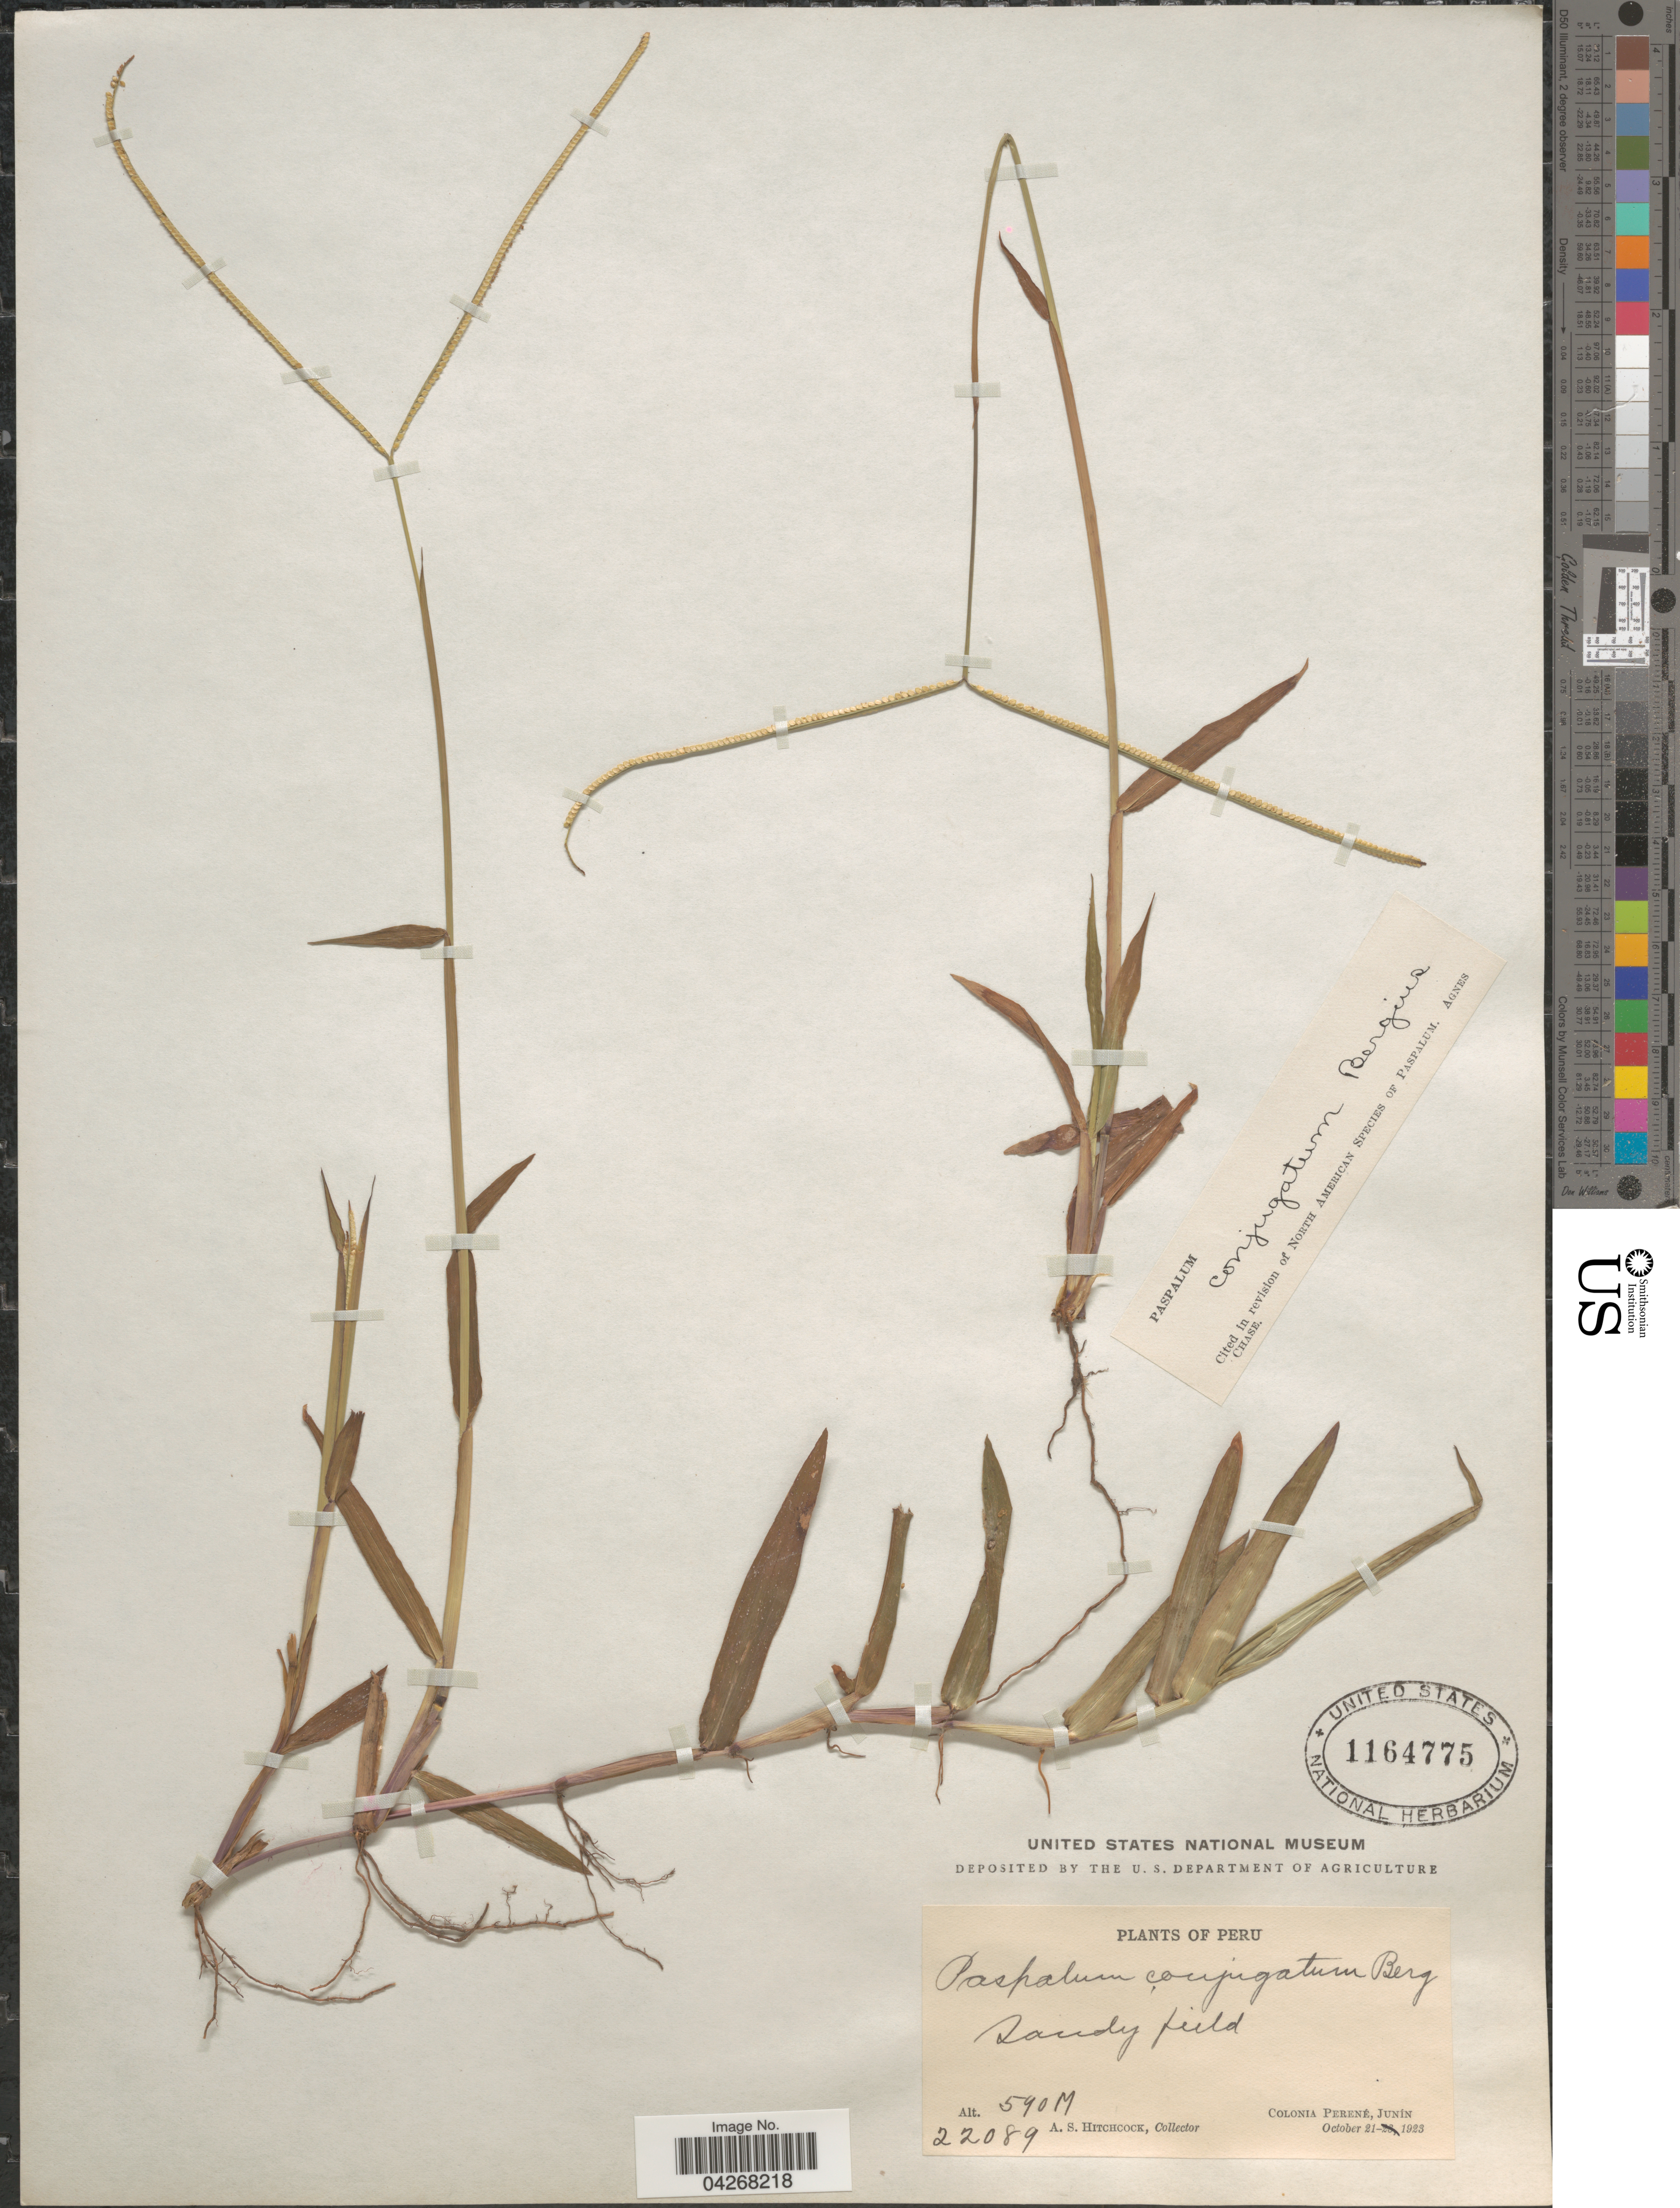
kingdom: Plantae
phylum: Tracheophyta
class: Liliopsida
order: Poales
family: Poaceae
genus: Paspalum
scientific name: Paspalum conjugatum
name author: P.J. Bergius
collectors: A. S. Hitchcock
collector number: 22089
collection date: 1923-10-21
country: Peru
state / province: Junín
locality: Colonia Perené.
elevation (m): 590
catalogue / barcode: US 1164775